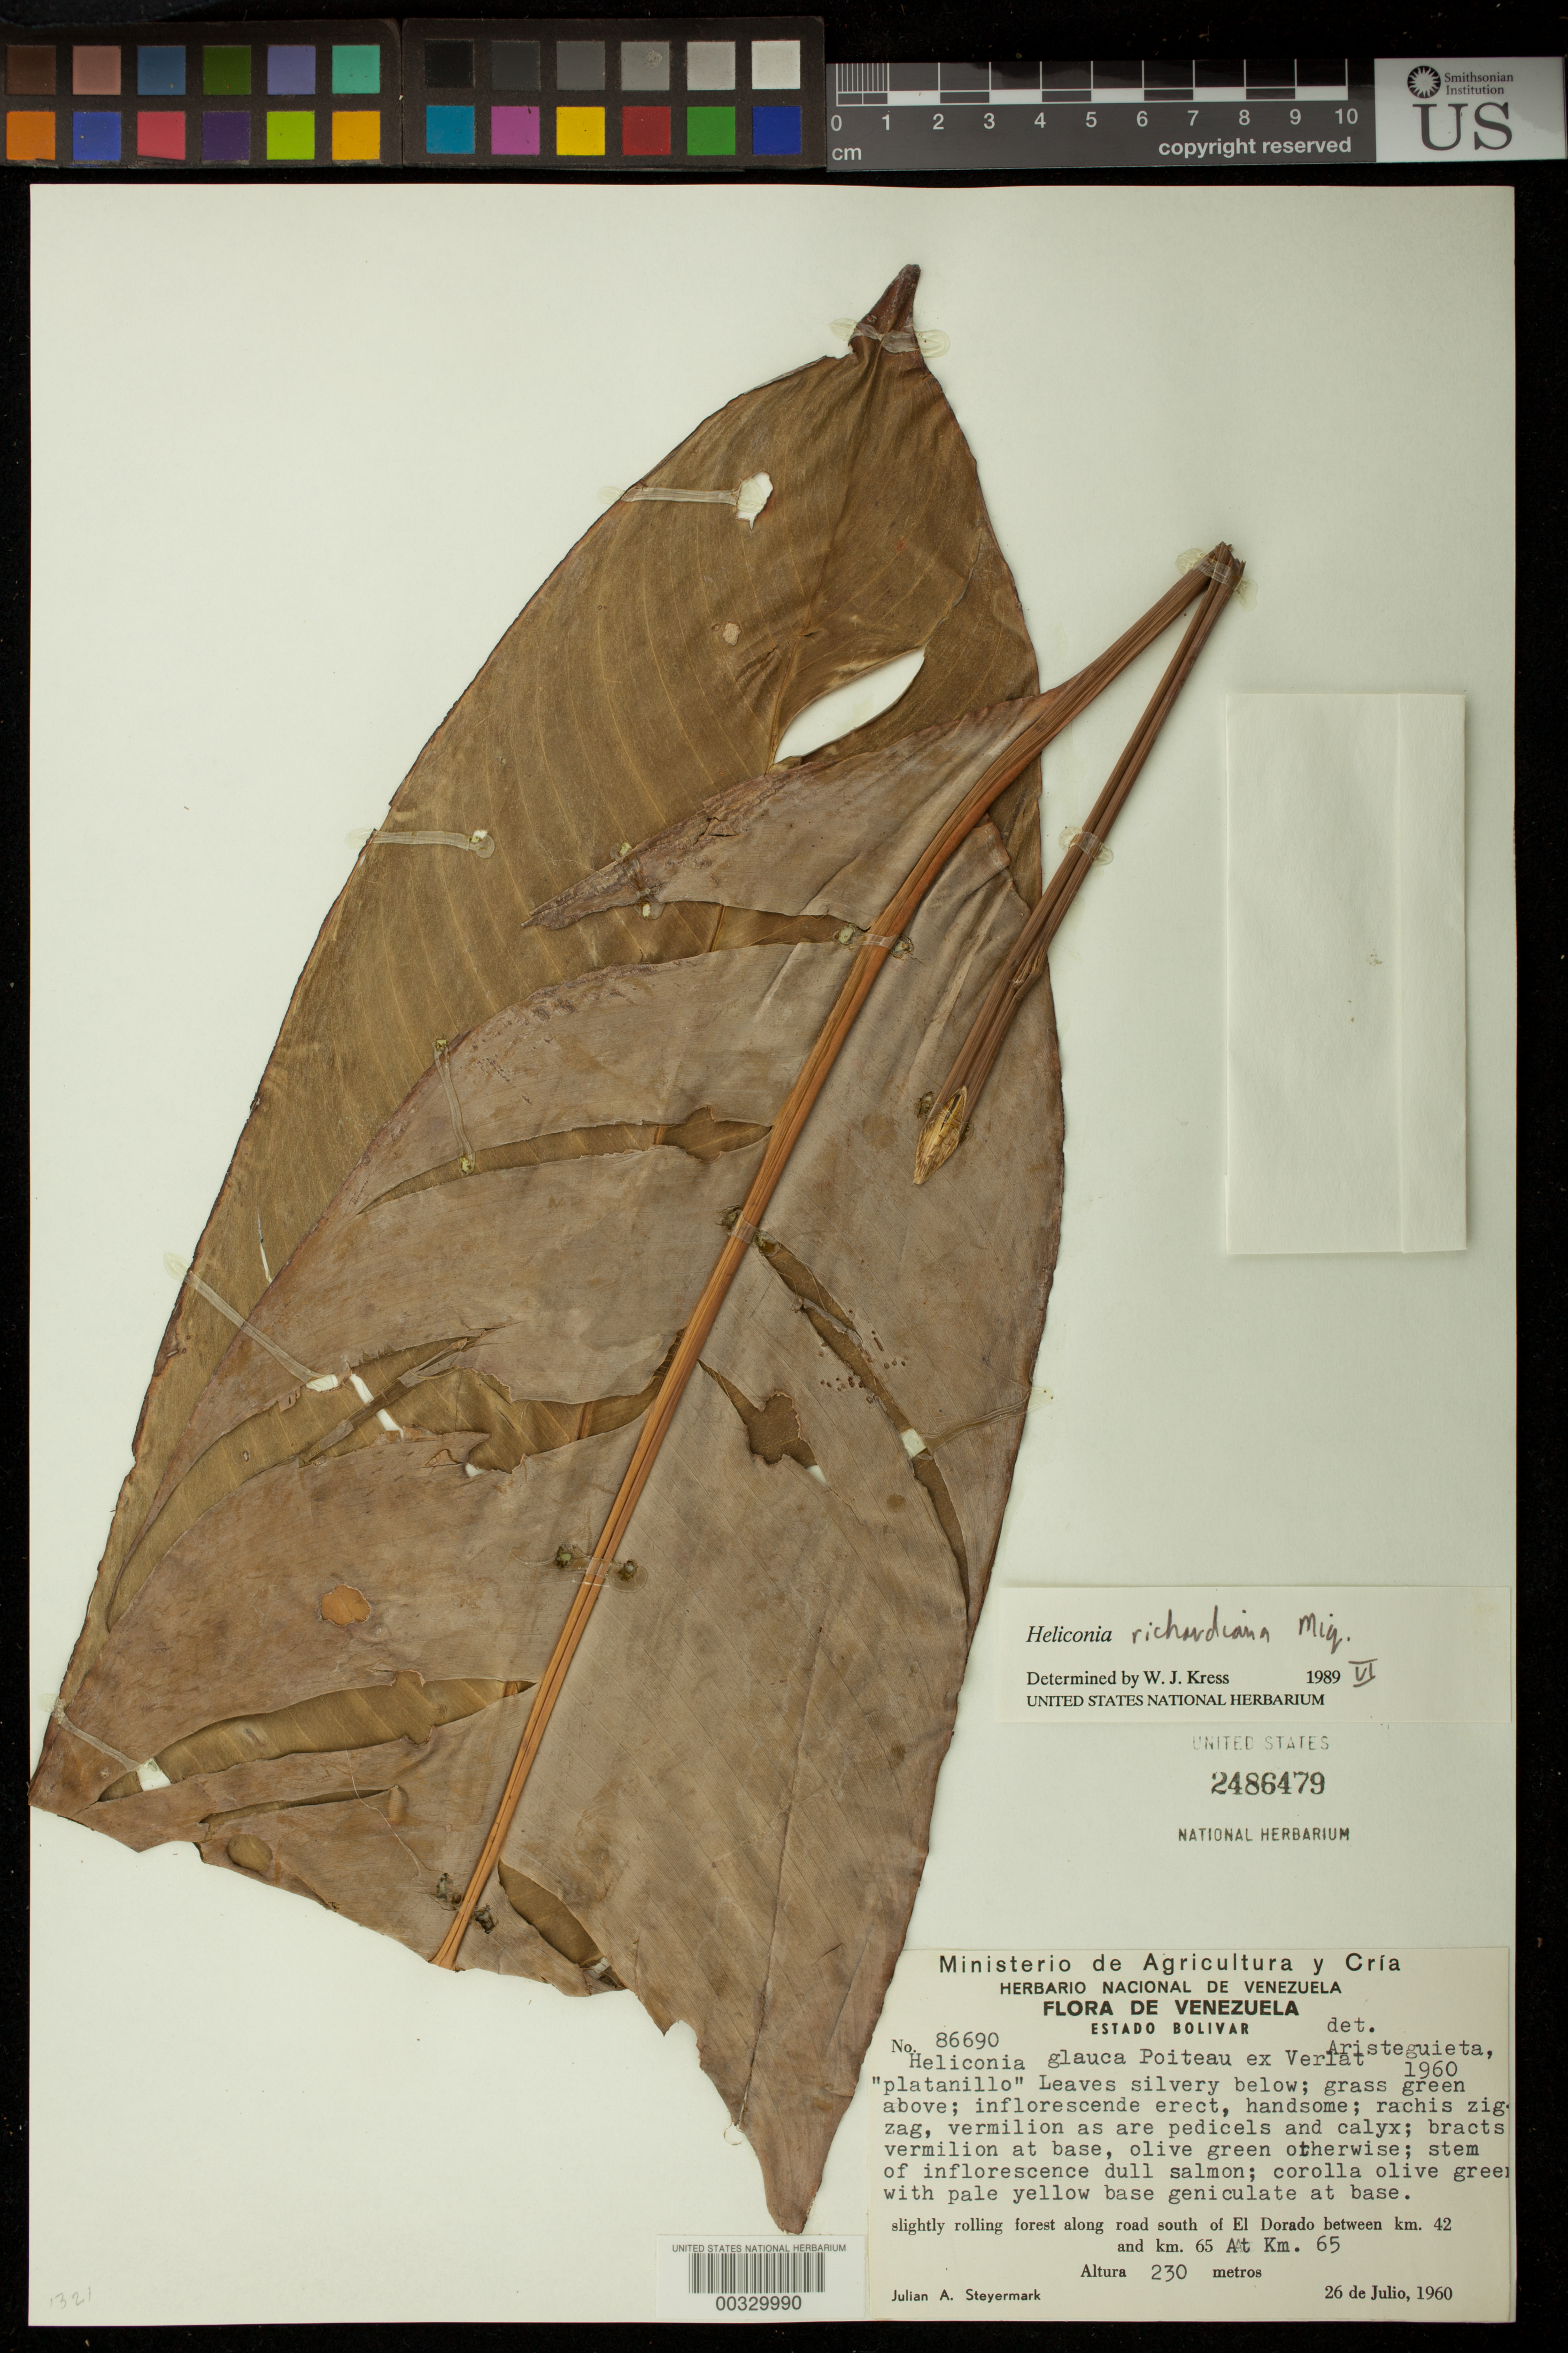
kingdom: Plantae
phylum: Tracheophyta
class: Liliopsida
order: Zingiberales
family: Heliconiaceae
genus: Heliconia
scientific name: Heliconia richardiana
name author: Miq.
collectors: J. Steyermark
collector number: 86690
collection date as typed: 26 Jul 1960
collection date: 1960-07-26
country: Venezuela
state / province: Bolivar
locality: Slightly rolling forest along road s of el dorado at km 65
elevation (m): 230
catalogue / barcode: US 2486479